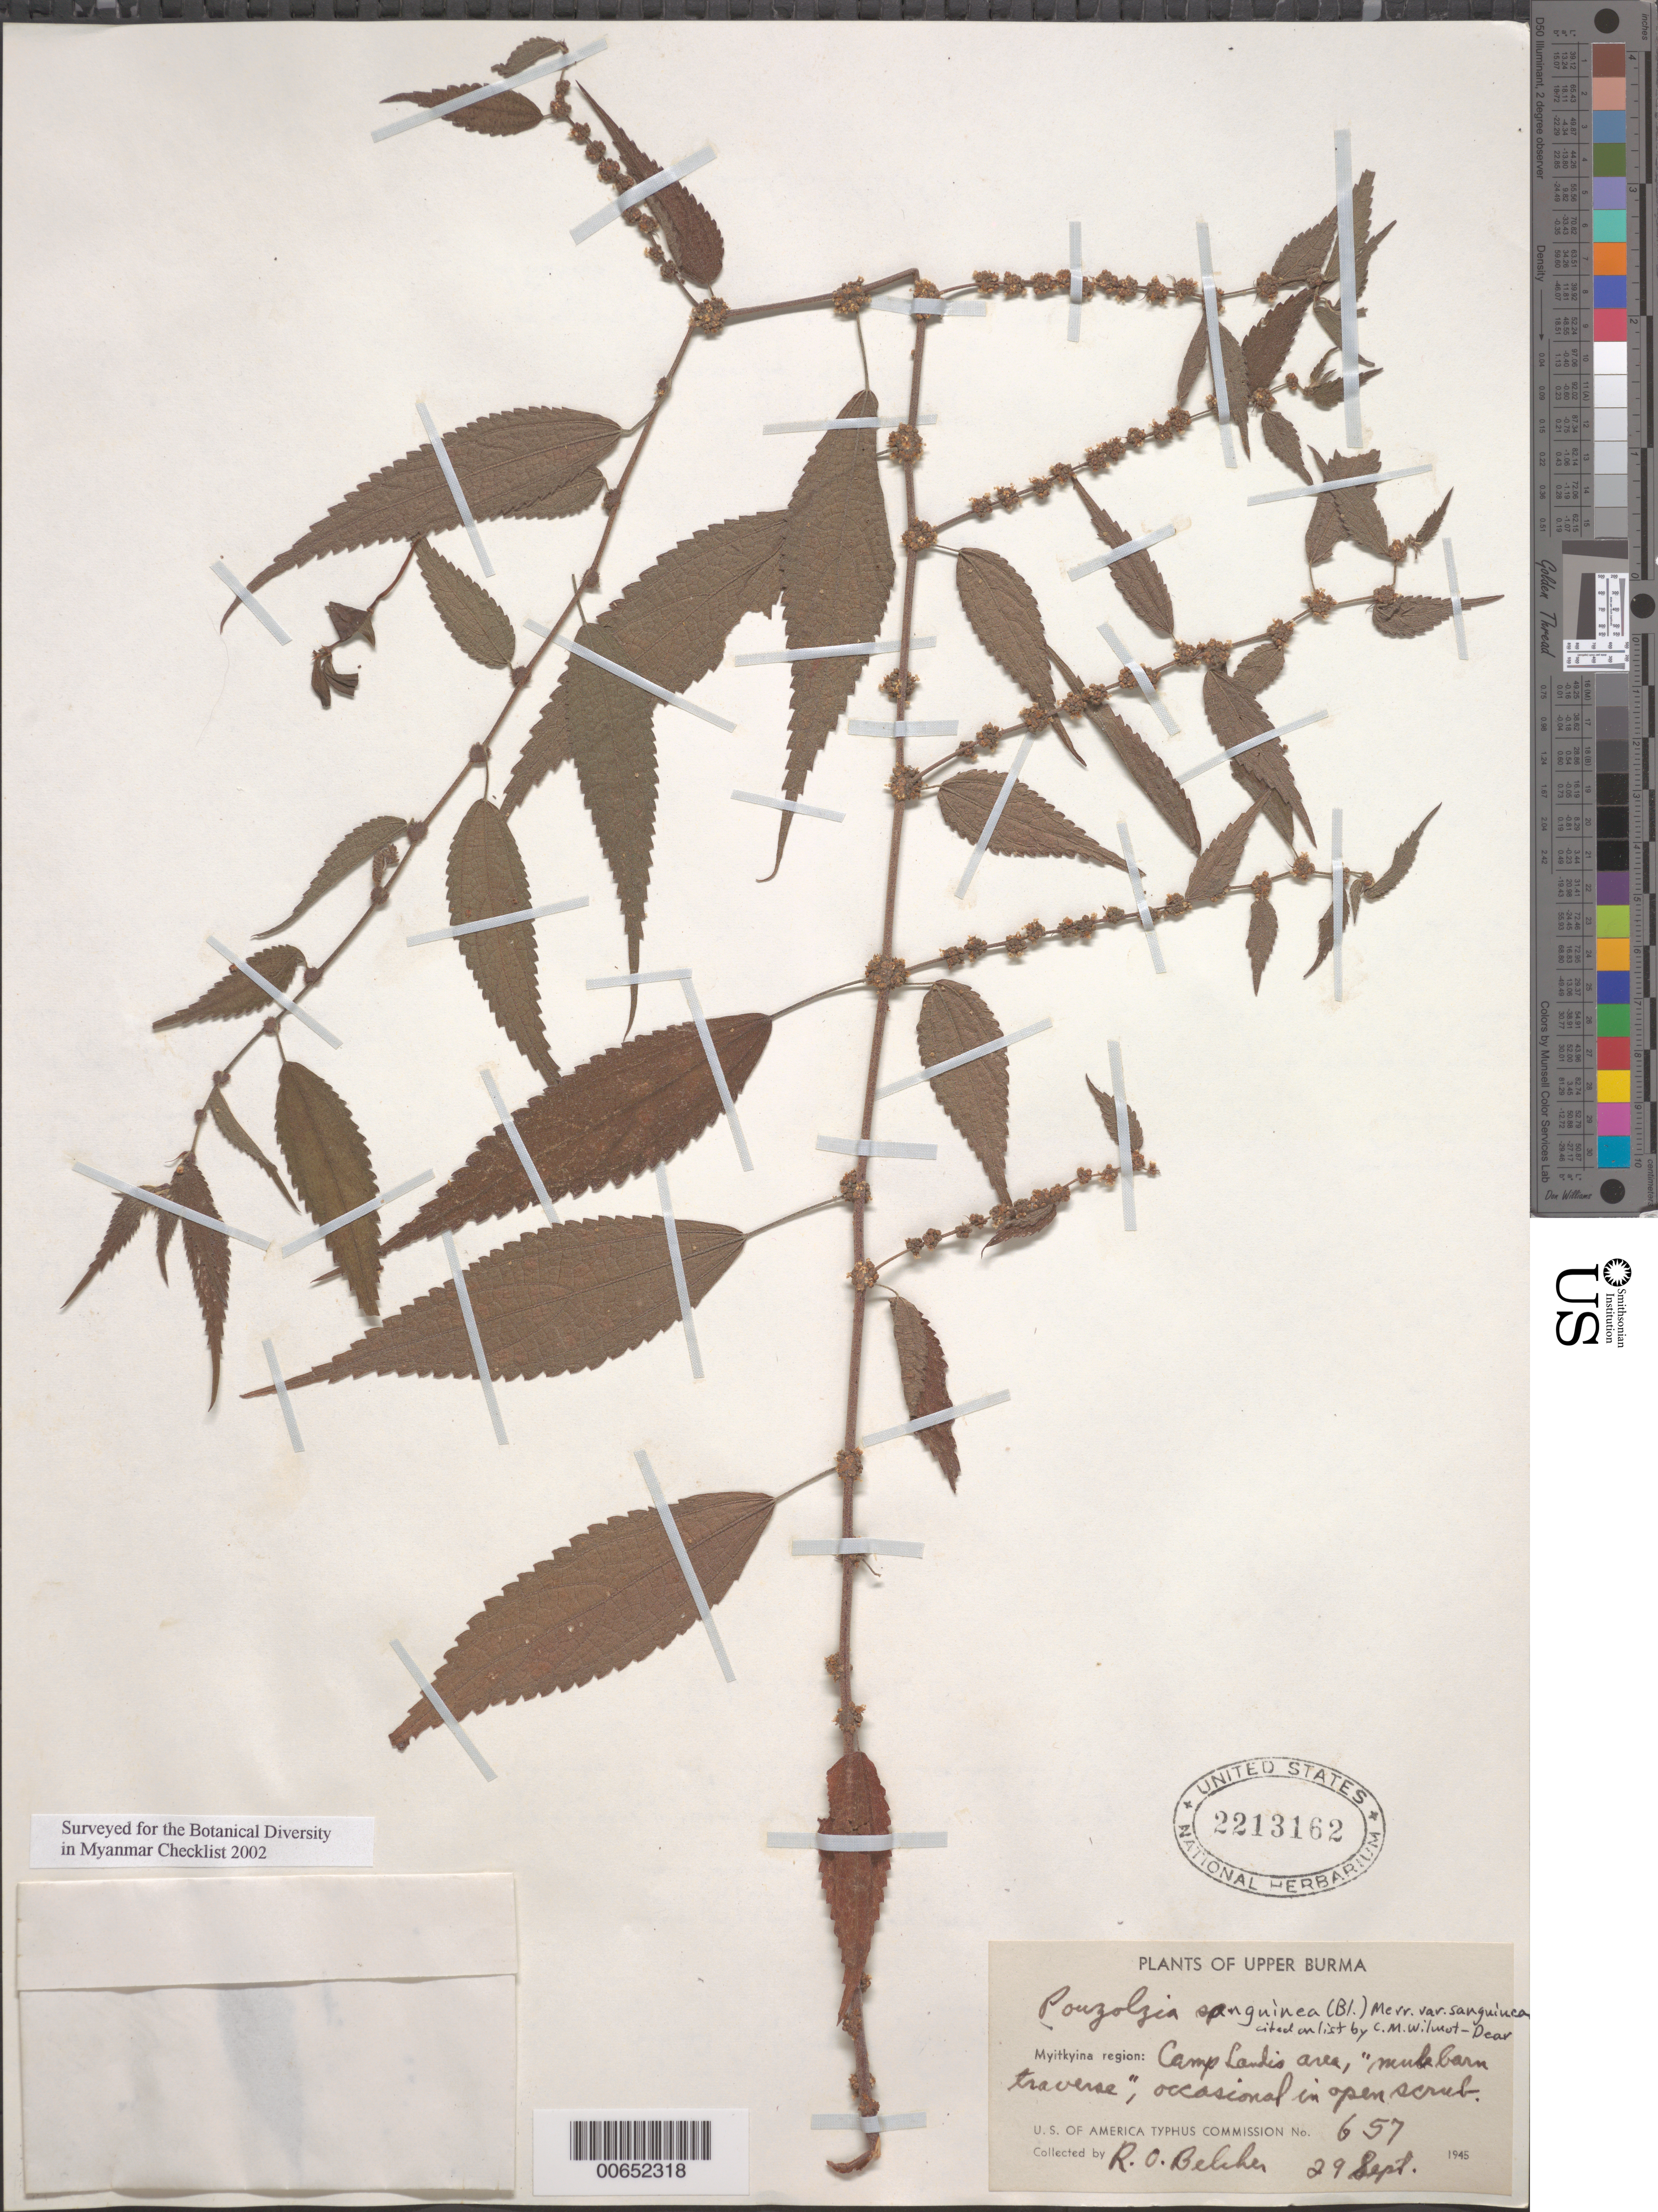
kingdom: Plantae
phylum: Tracheophyta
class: Magnoliopsida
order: Rosales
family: Urticaceae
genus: Pouzolzia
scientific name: Pouzolzia sp.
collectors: R. Belcher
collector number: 657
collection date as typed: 29 Sep 1945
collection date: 1945-09-29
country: Myanmar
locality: Myitkyina region, Camp Landis area, "Mule Barn traverse".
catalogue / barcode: US 2213162